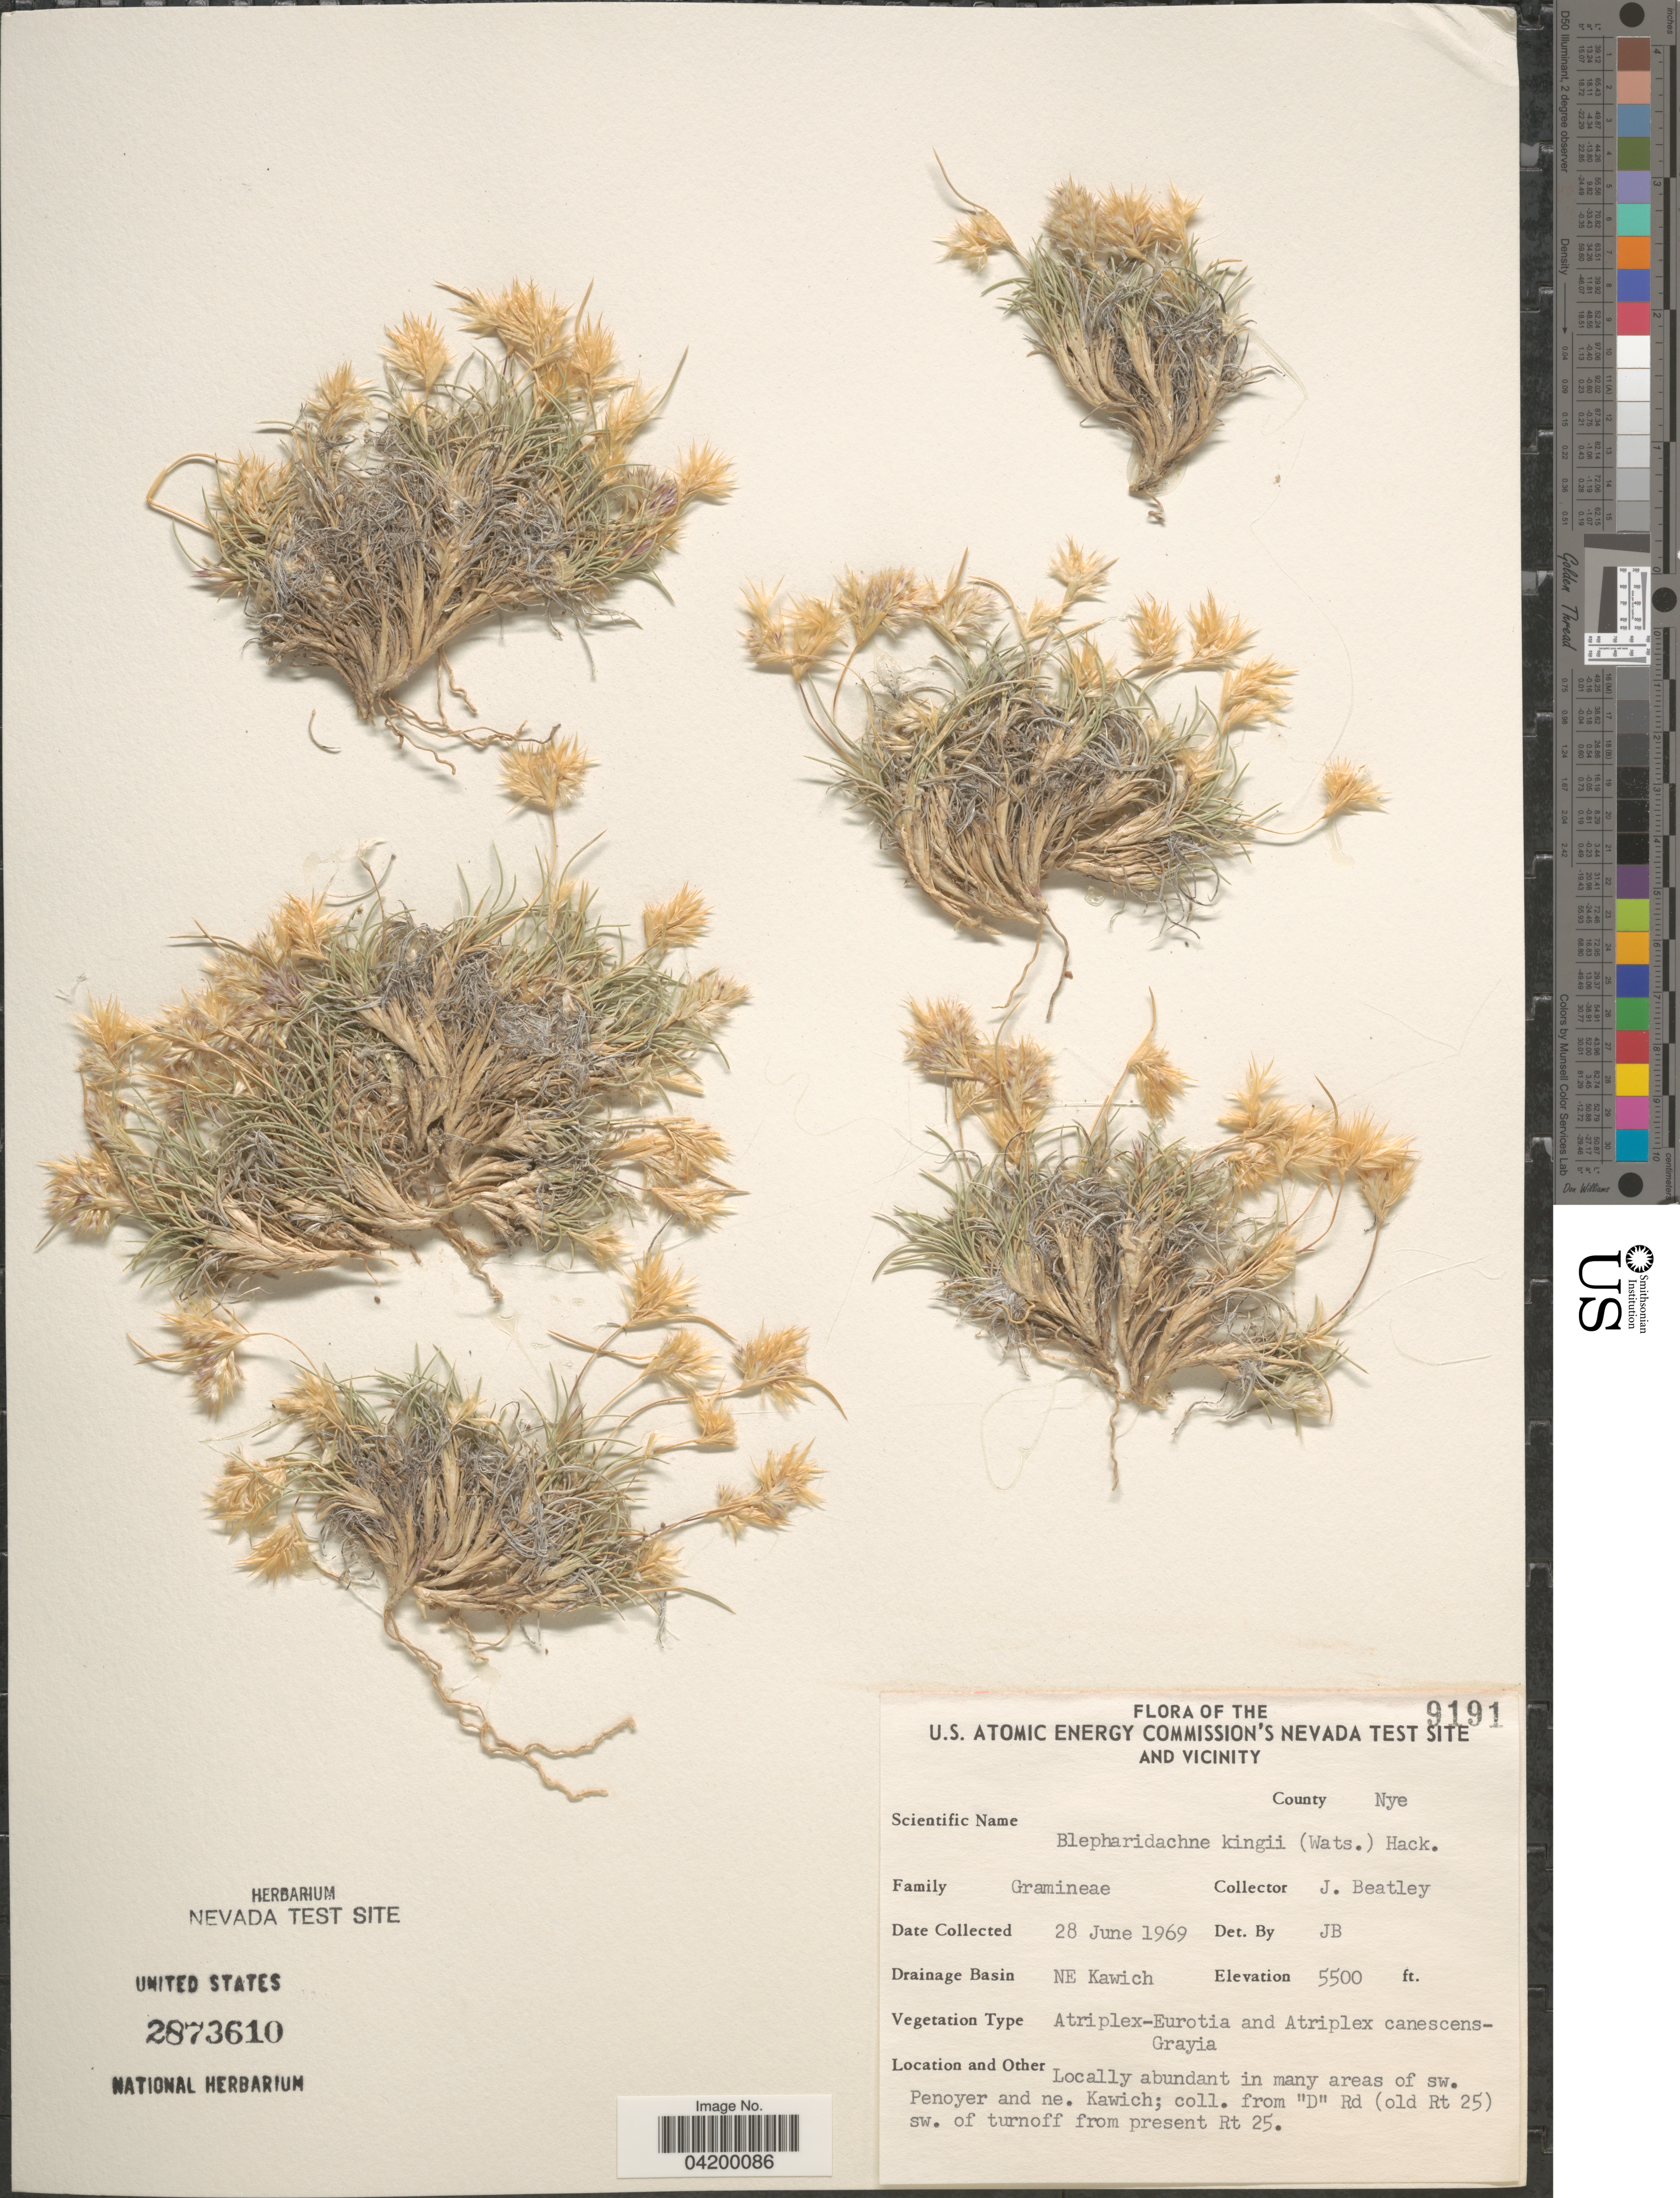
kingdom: Plantae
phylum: Tracheophyta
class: Liliopsida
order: Poales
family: Poaceae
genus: Blepharidachne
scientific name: Blepharidachne kingii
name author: (S. Watson) Hack.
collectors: J. C. Beatley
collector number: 9191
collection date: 1969-06-28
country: United States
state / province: Nevada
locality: U.S. Atomic Energy Commission's Nevada Test Site and Vicinity. County Nye. Drainage Basin NE Kawich. Locally abundant in many areas of sw. Penoyer and ne. Kawich; from 'D' Rd (old Rt 25) sw. of turnoff from present Rt 25.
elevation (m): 1676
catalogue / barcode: US 2873610